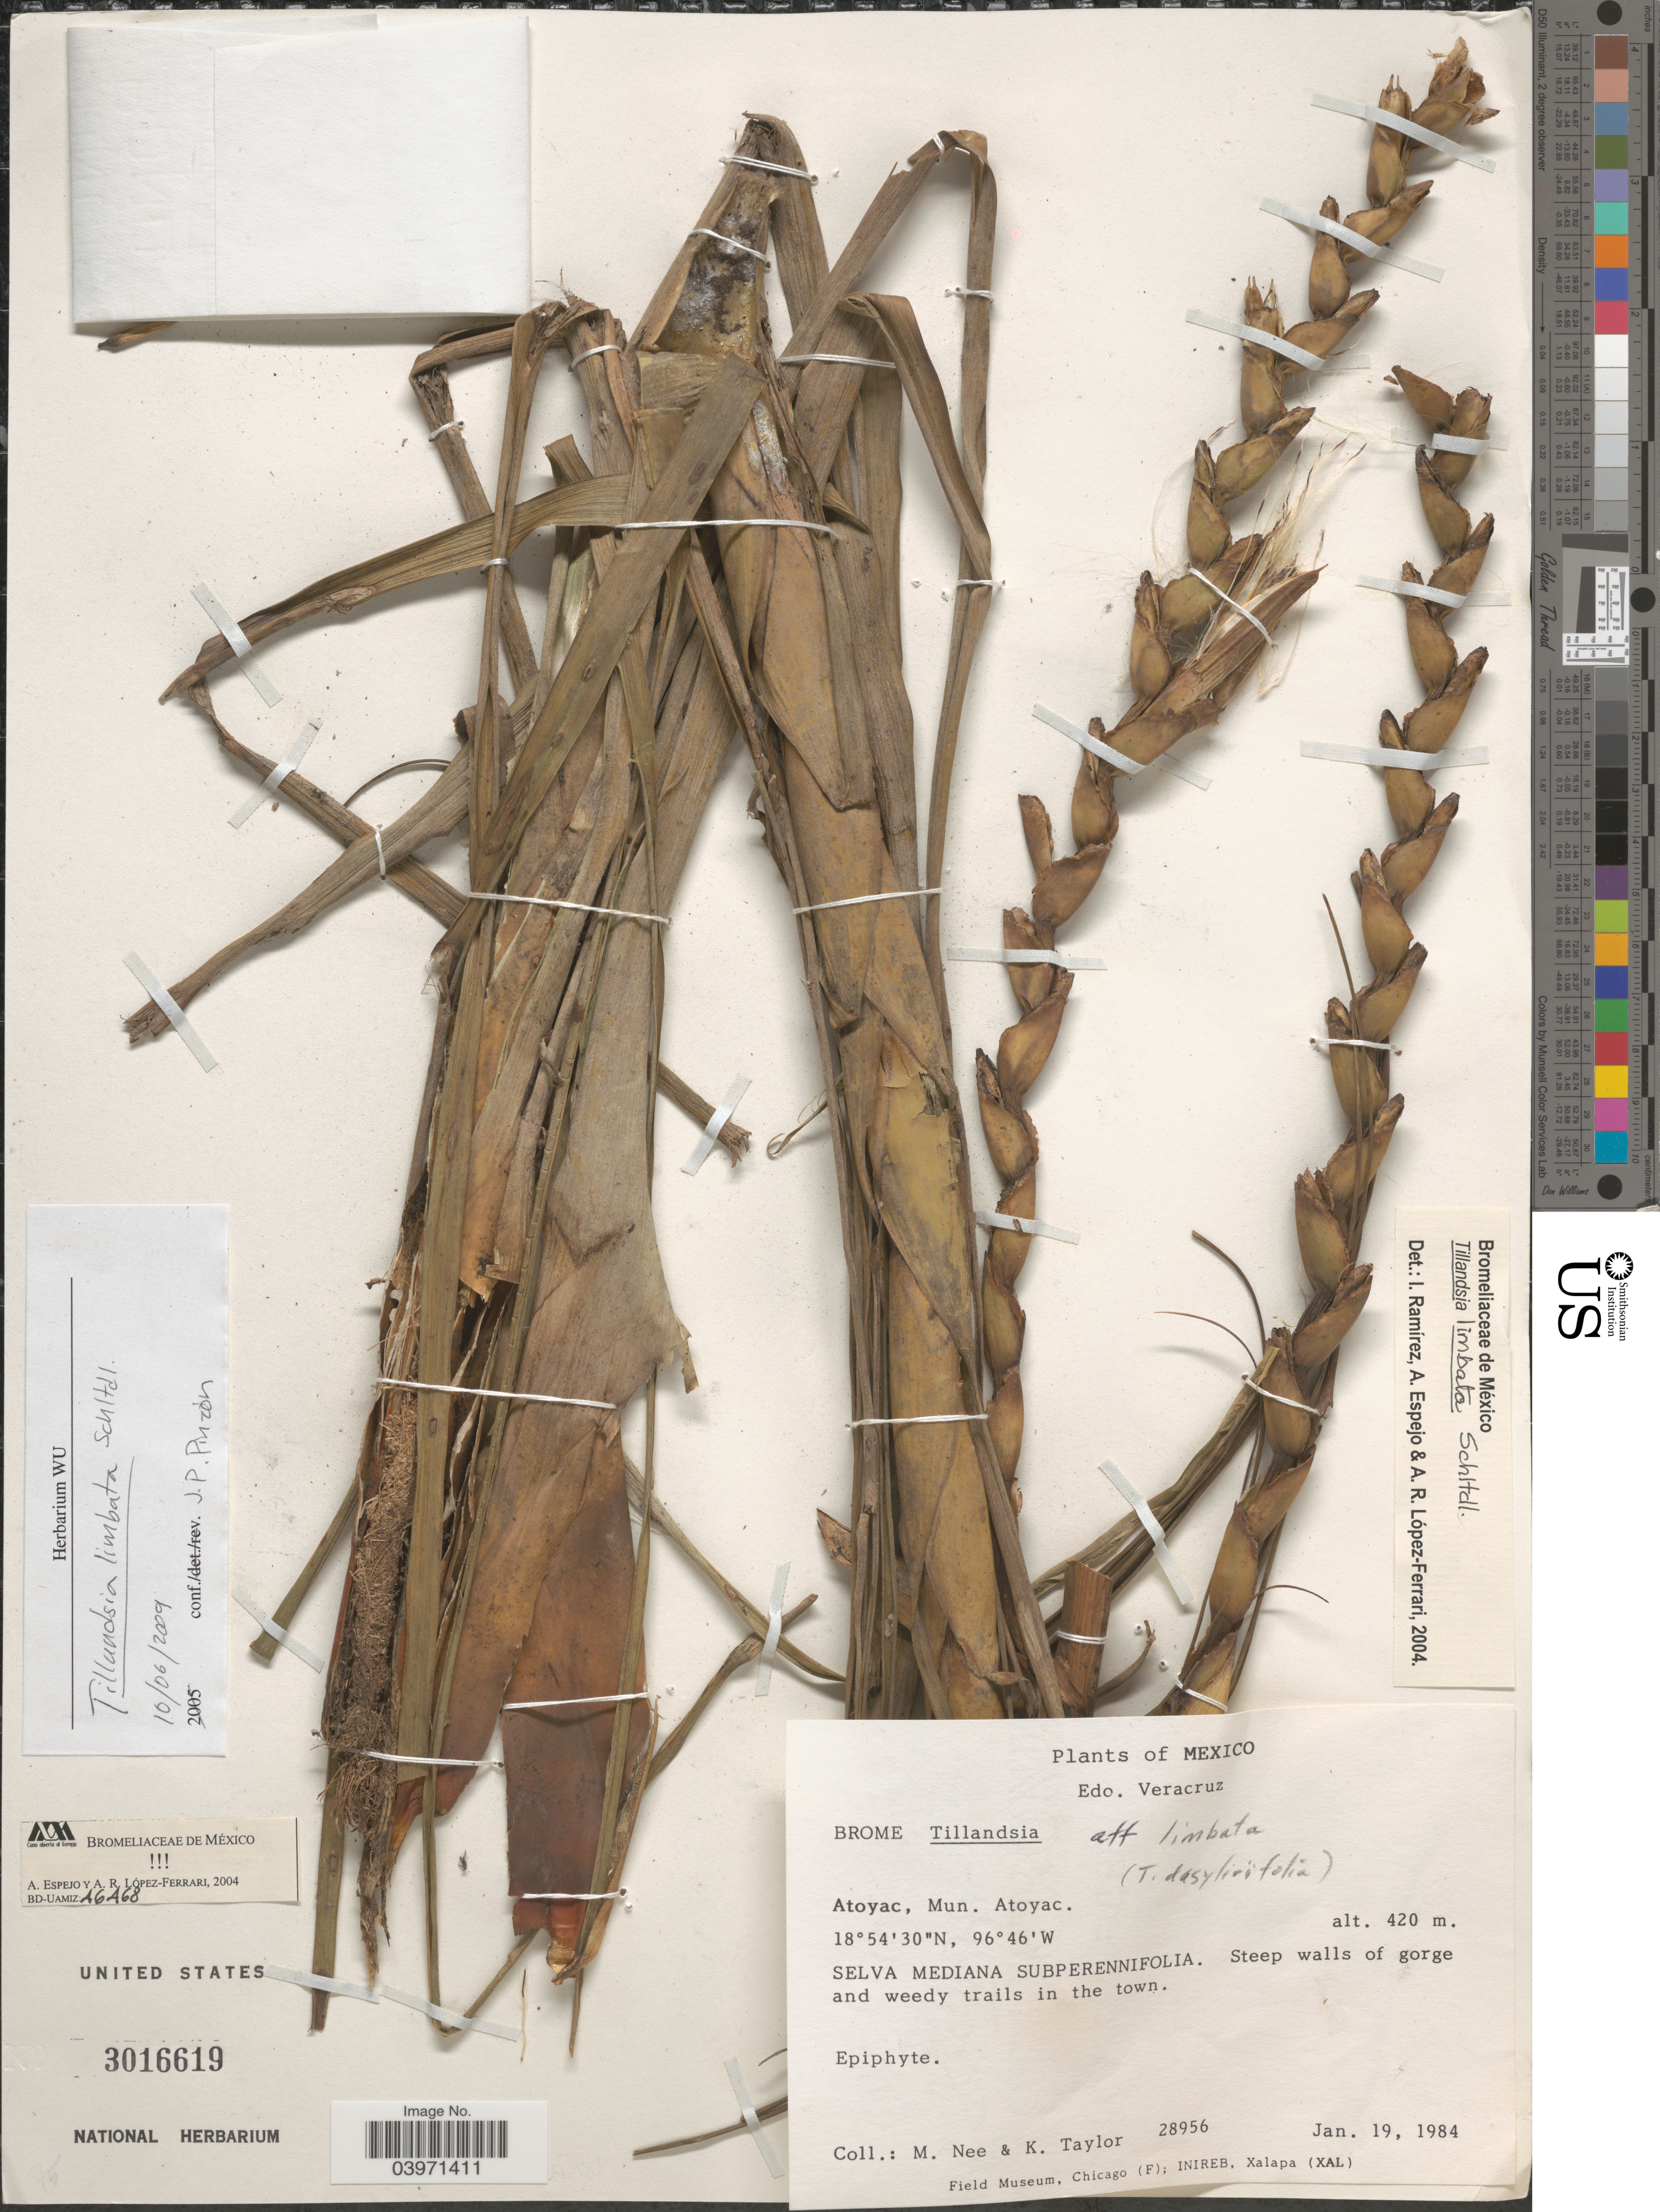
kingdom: Plantae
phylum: Tracheophyta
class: Liliopsida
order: Poales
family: Bromeliaceae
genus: Tillandsia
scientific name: Tillandsia limbata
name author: Schltdl.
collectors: M. Nee & K. Taylor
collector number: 28956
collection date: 1984-01-19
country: Mexico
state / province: Veracruz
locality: Edo. Veracruz. Atoyac, Mun. Atoyac.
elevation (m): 420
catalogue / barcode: US 3016619